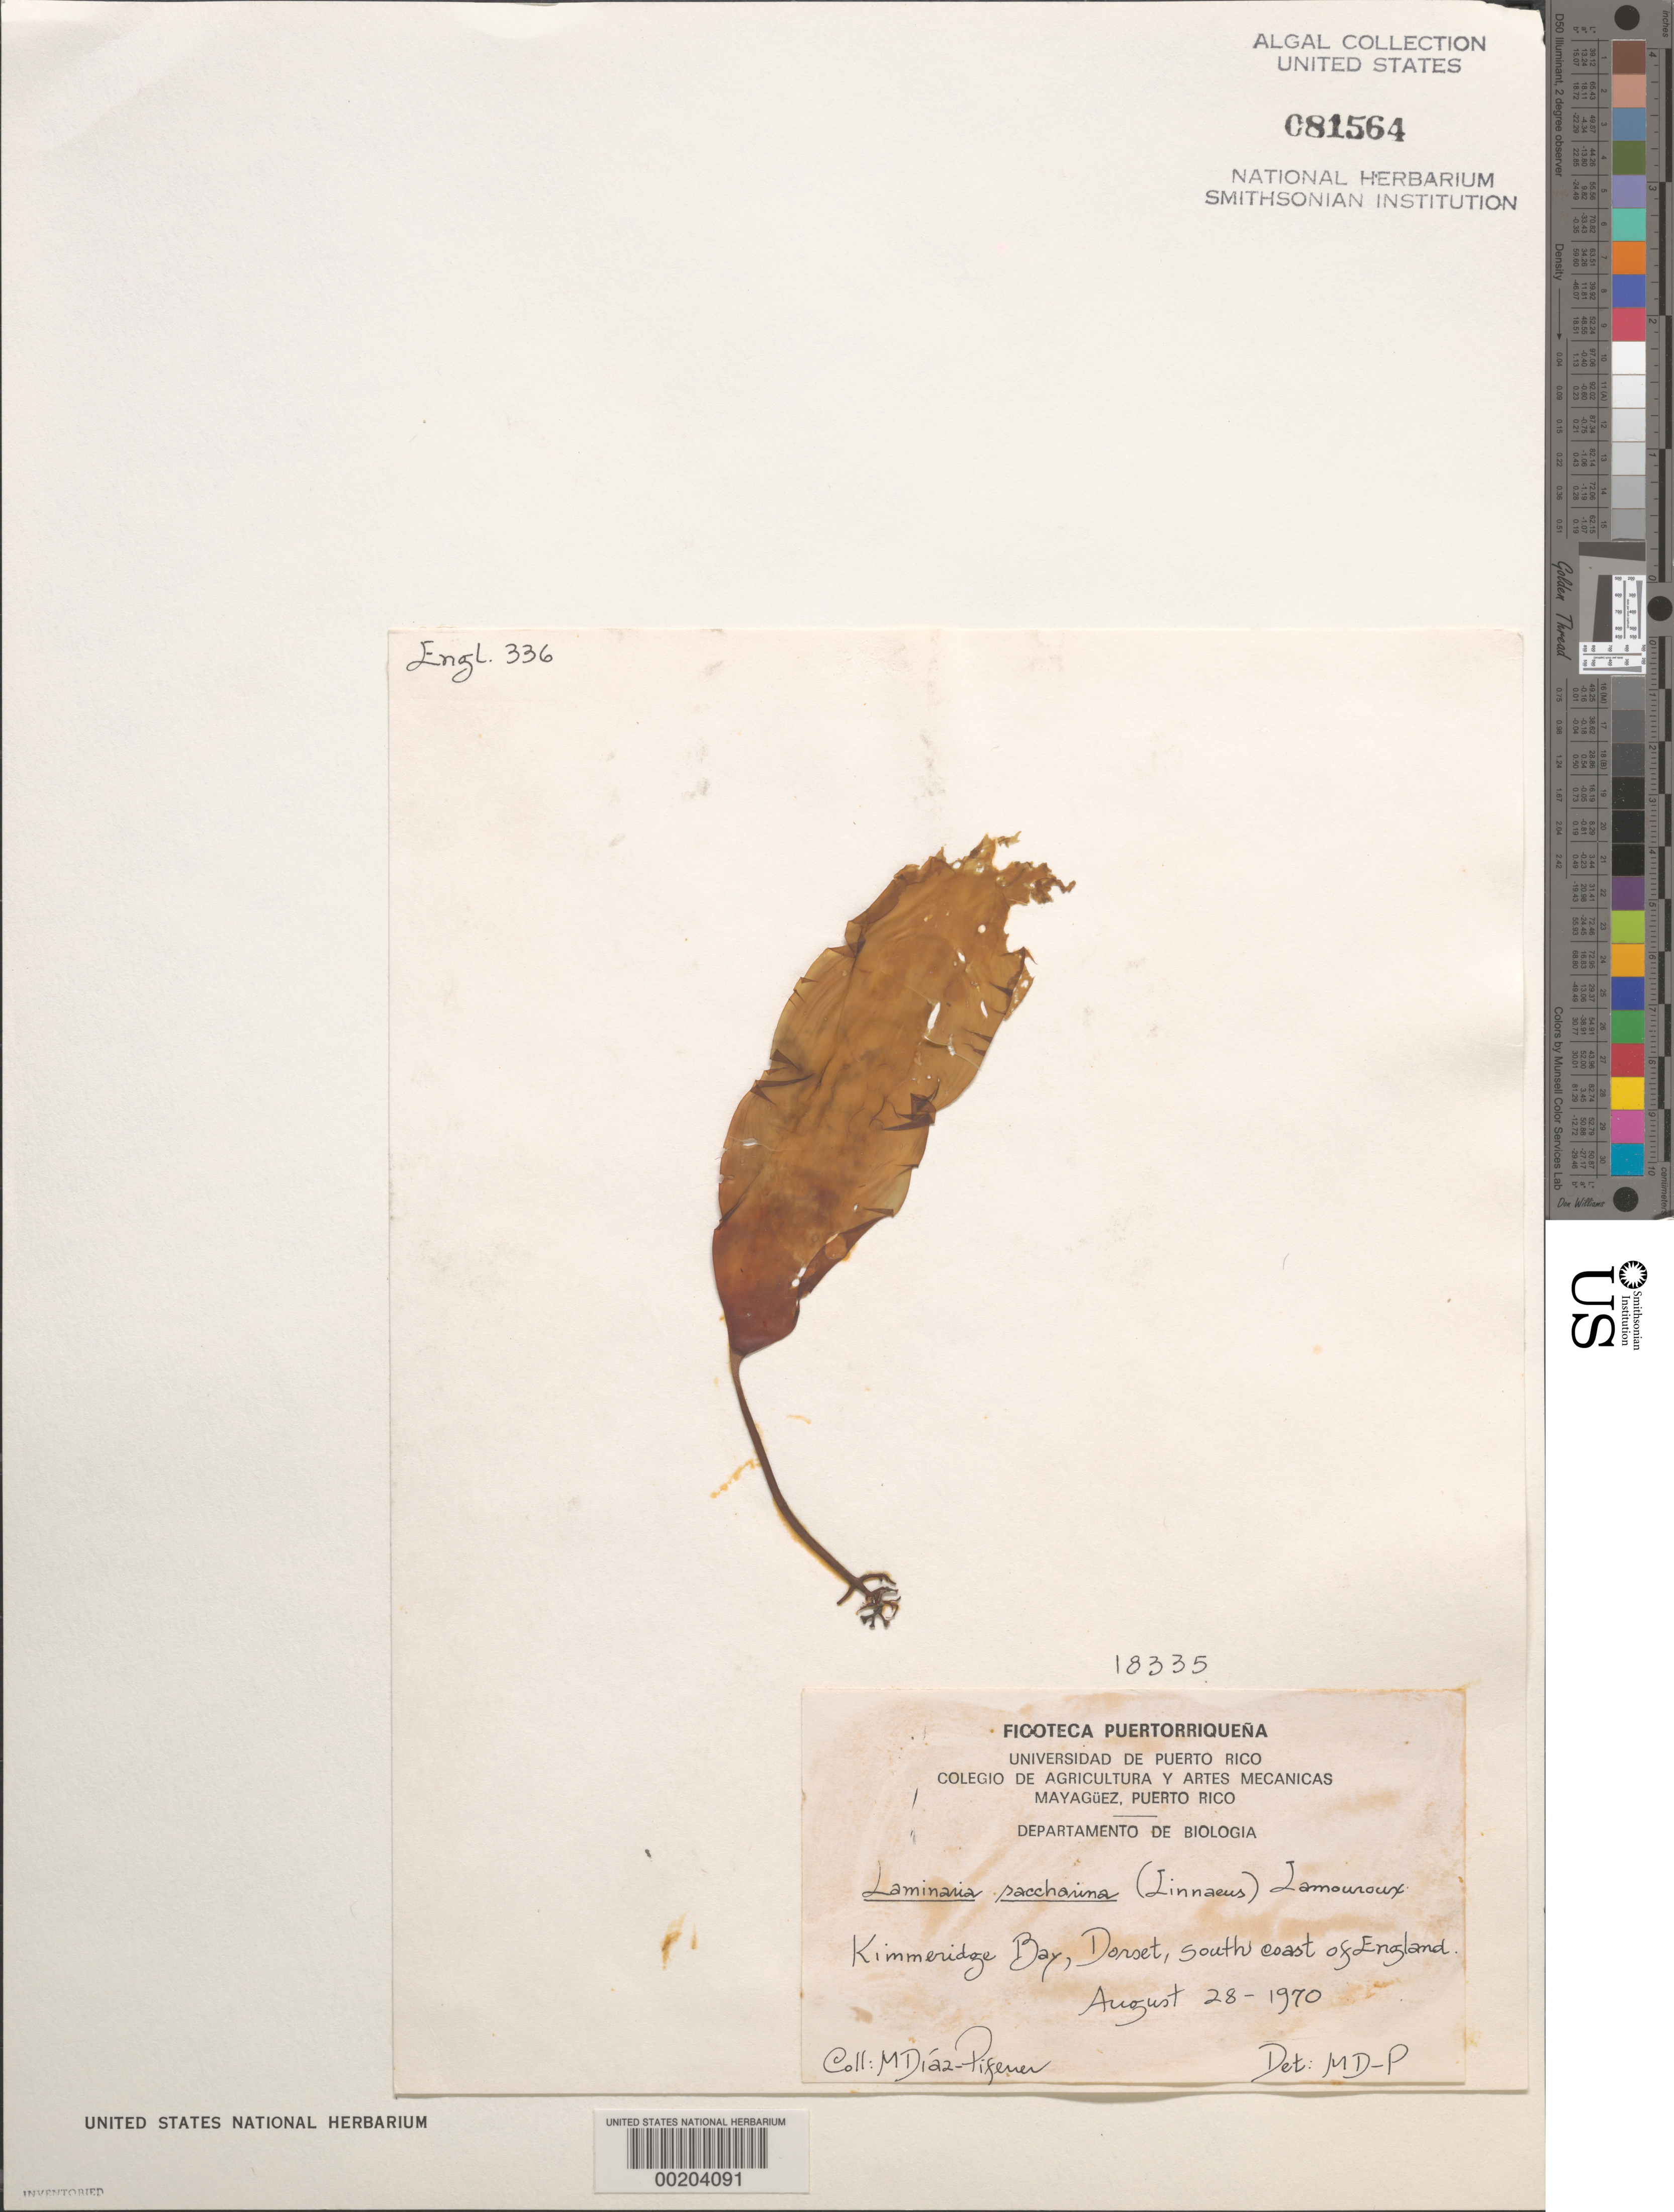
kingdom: Chromista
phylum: Ochrophyta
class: Phaeophyceae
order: Laminariales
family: Laminariaceae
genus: Saccharina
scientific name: Saccharina latissima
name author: C.E. Lane et al.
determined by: Algae name updating Project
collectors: M. Diaz-Piferrer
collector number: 18335 & ENGL. 336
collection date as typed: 28 Aug 1970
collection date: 1970-08-28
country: United Kingdom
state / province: England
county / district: Dorset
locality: Kimmeridge Bay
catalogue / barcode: US 81564